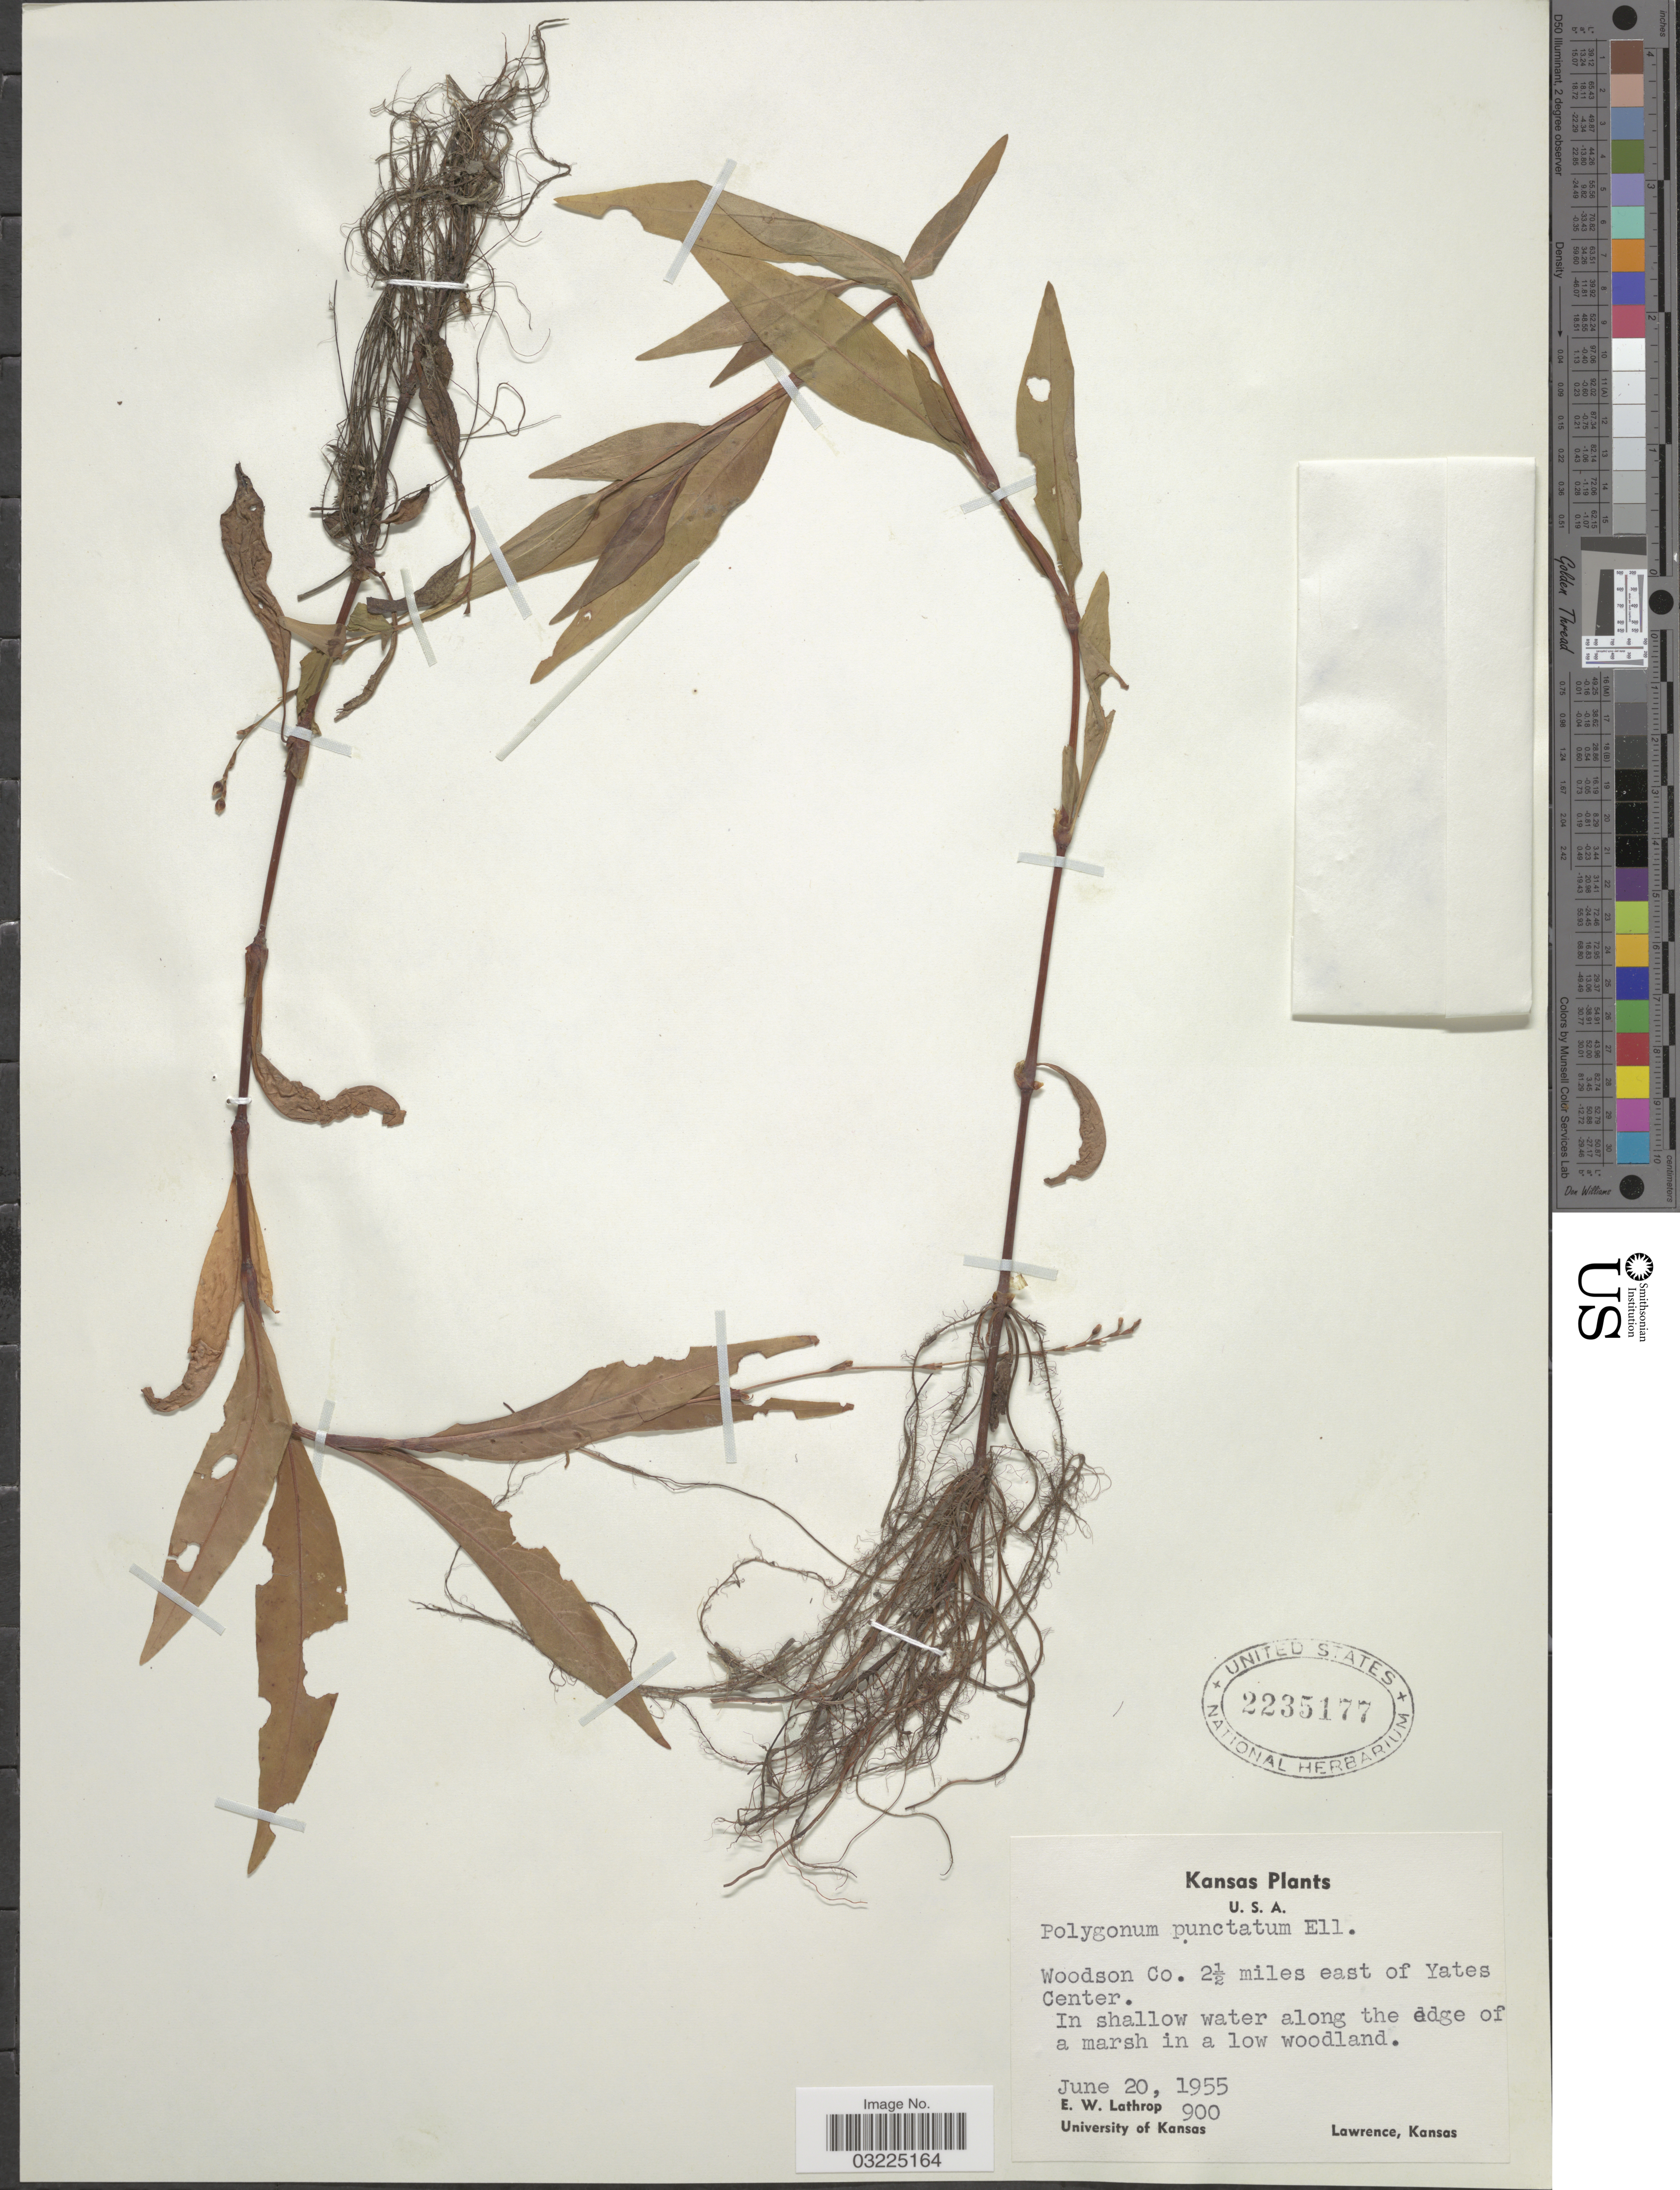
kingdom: Plantae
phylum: Tracheophyta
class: Magnoliopsida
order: Caryophyllales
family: Polygonaceae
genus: Persicaria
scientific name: Persicaria punctata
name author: (Elliott) Small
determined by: Atha, D. E.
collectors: E. W. Lathrop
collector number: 900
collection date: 1955-06-20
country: United States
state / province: Kansas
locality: Woodson Co. 2½ miles east of Yates Center.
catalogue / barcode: US 2235177